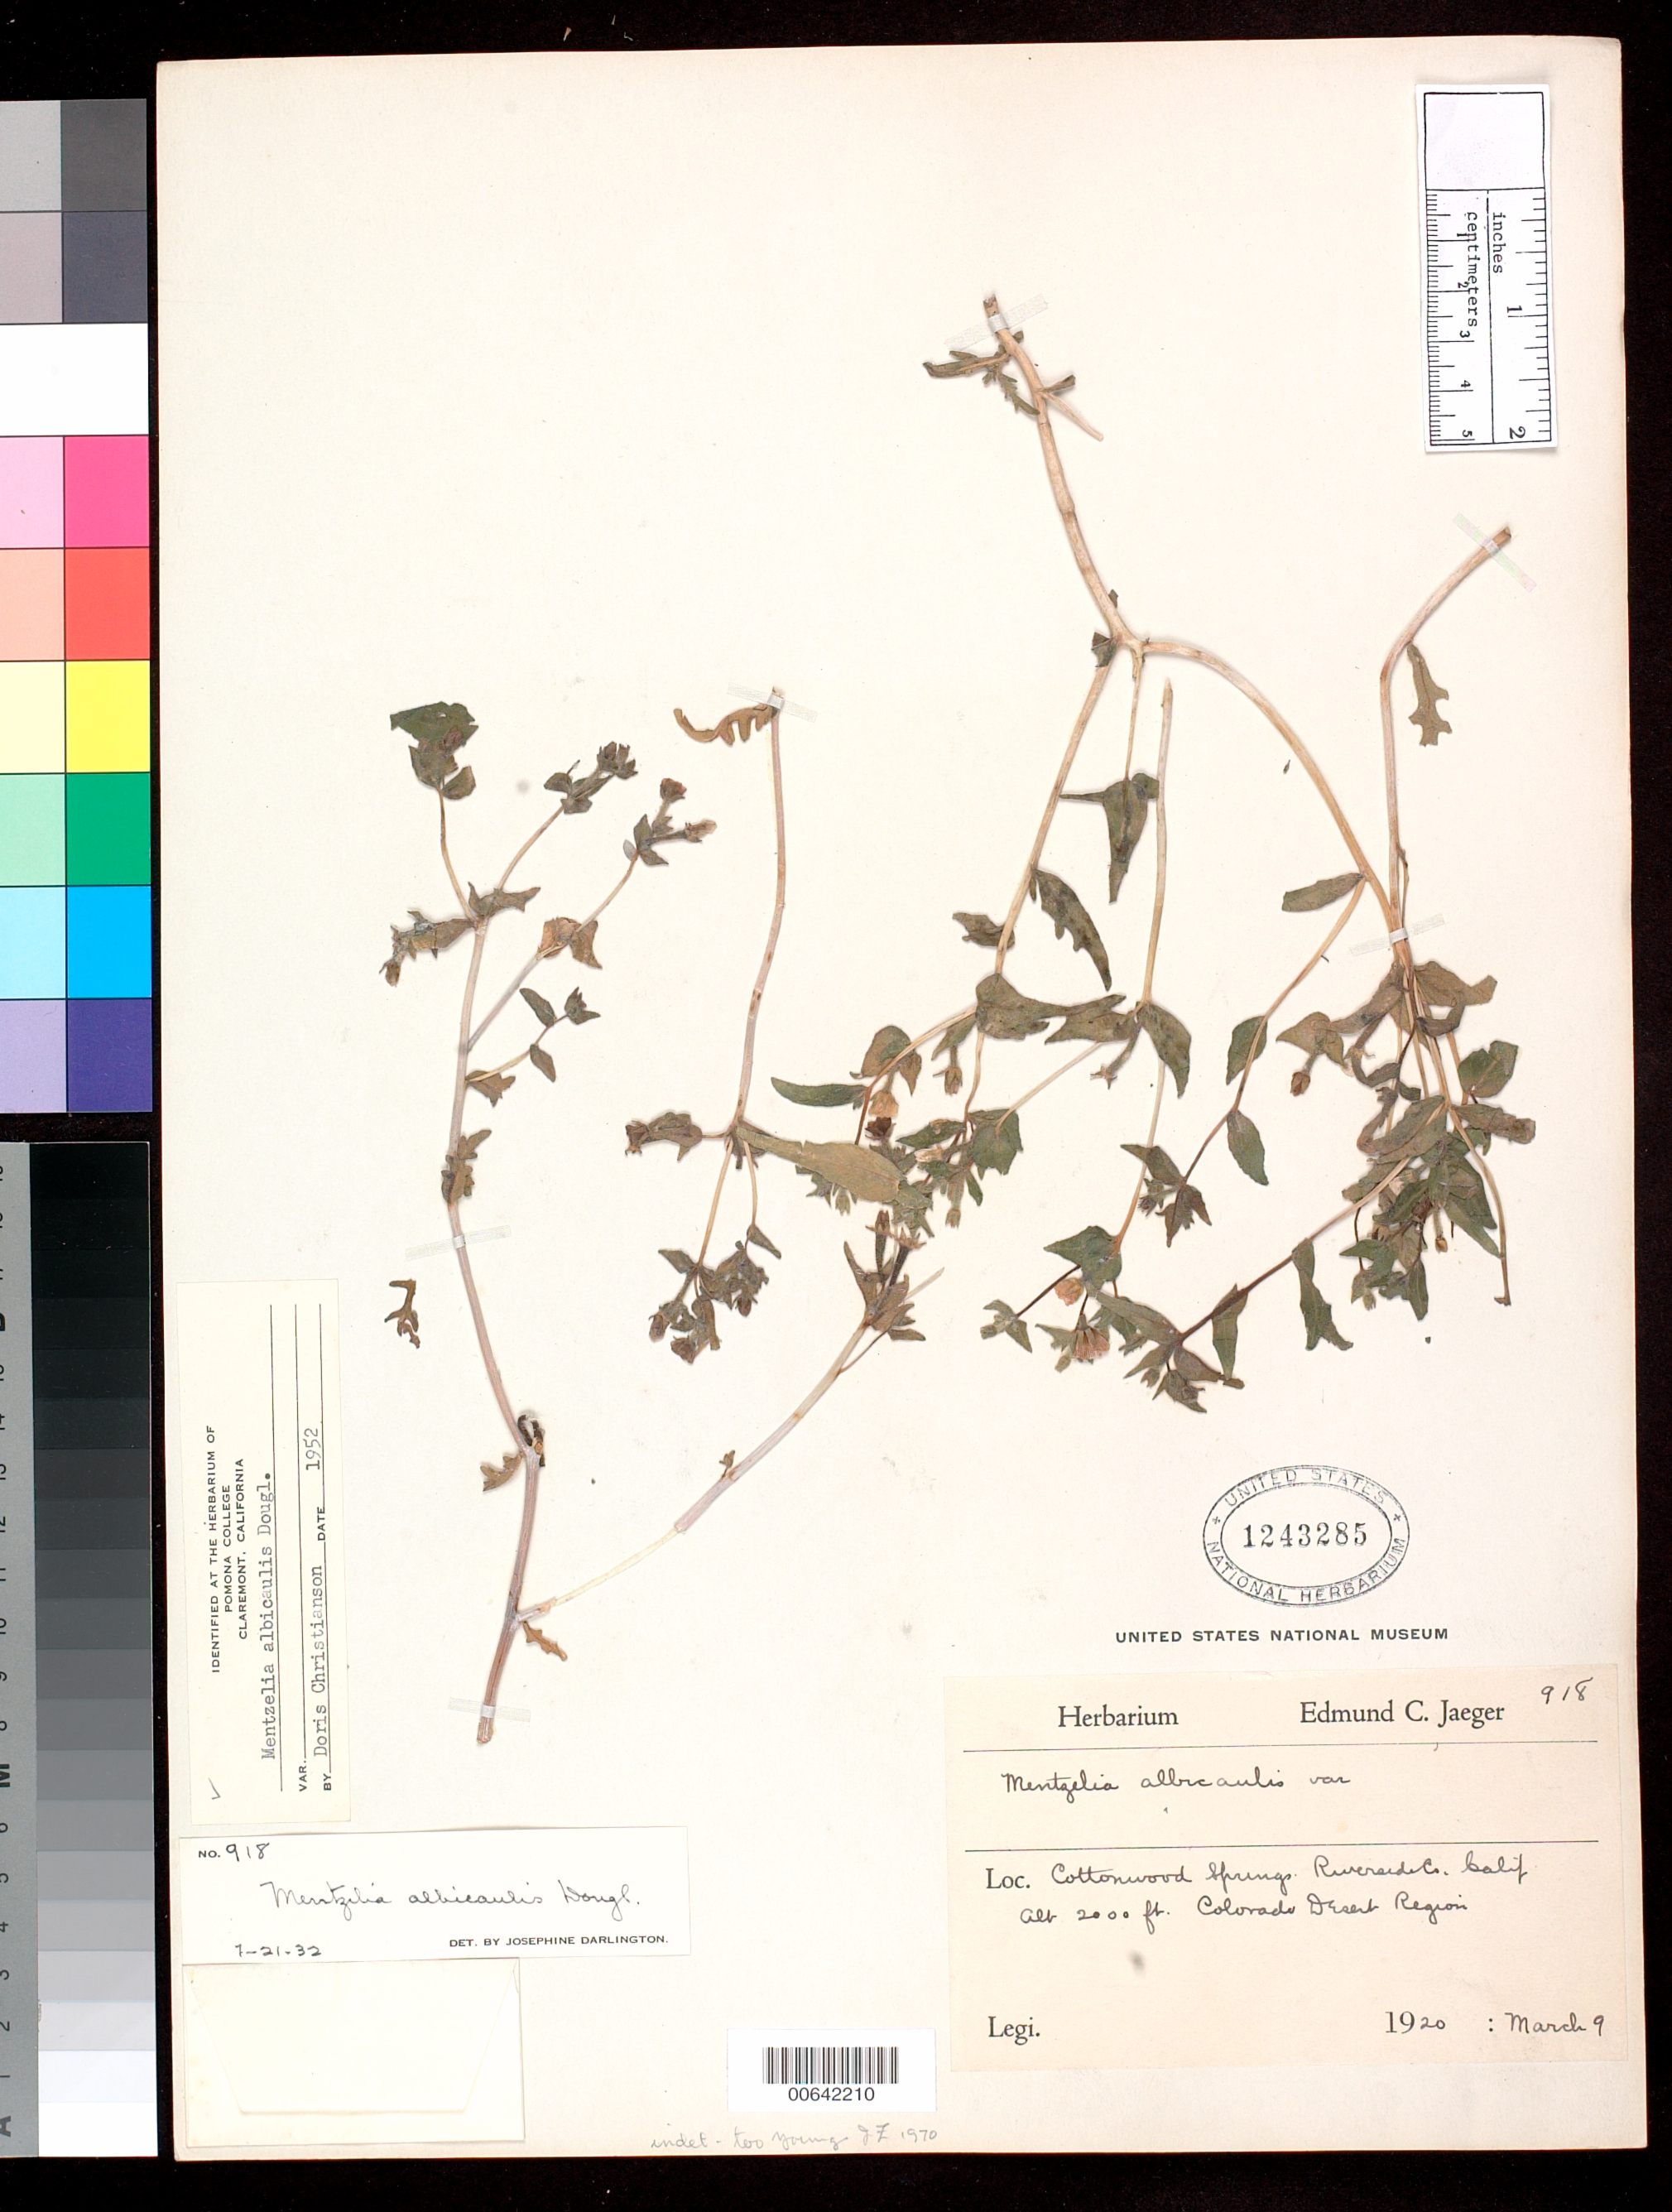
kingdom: Plantae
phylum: Tracheophyta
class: Magnoliopsida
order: Cornales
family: Loasaceae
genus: Mentzelia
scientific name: Mentzelia albicaulis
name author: (Douglas ex Hook.) Douglas ex Torr. & A. Gray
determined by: Christianson, D.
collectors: E. Jaeger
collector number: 918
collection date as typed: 09 Mar 1920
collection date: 1920-03-09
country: United States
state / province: California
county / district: Riverside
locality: Cottonwood Springs, Colorado Desert Region.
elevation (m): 610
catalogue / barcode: US 1243285